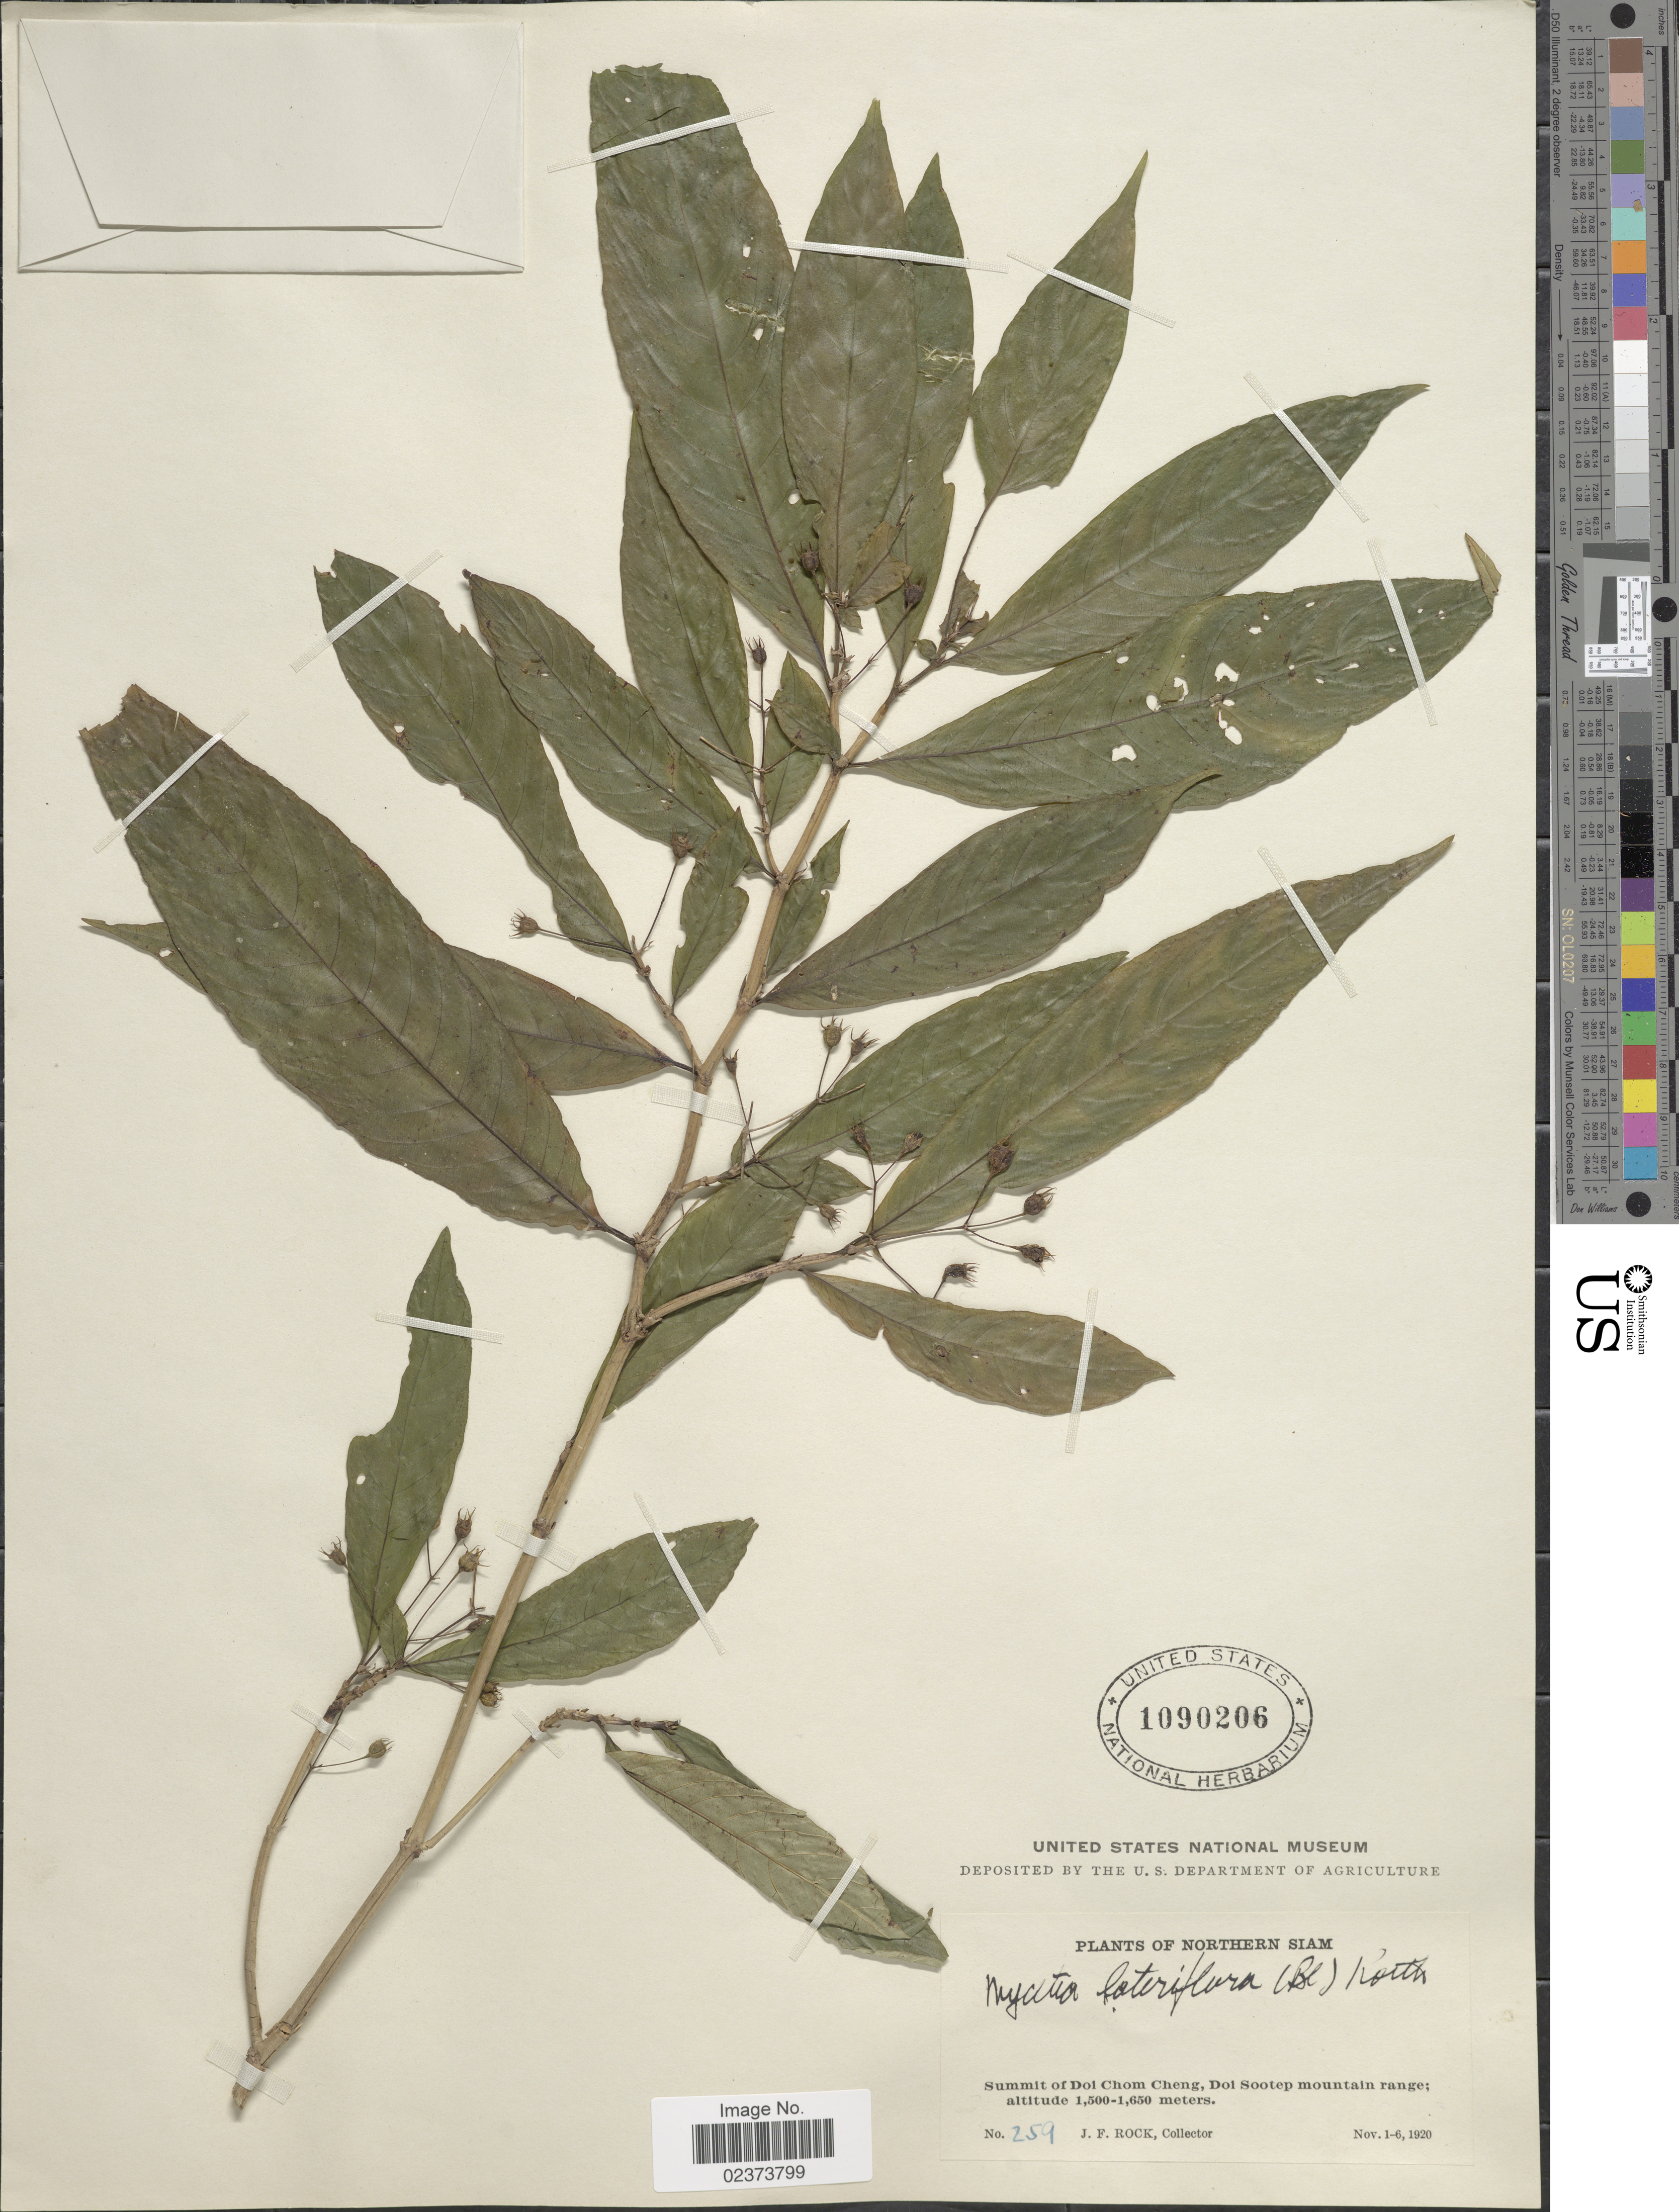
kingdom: Plantae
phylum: Tracheophyta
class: Magnoliopsida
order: Gentianales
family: Rubiaceae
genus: Mycetia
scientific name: Mycetia lateriflora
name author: (Blume) Reinw. ex Korth.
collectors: J. Rock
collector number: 259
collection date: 1920-11-01/1920-11-06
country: Thailand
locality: Northern Siam, Summit of Doi Chom Cheng, Doi Sootep mountain range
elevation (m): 1500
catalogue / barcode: US 1090206